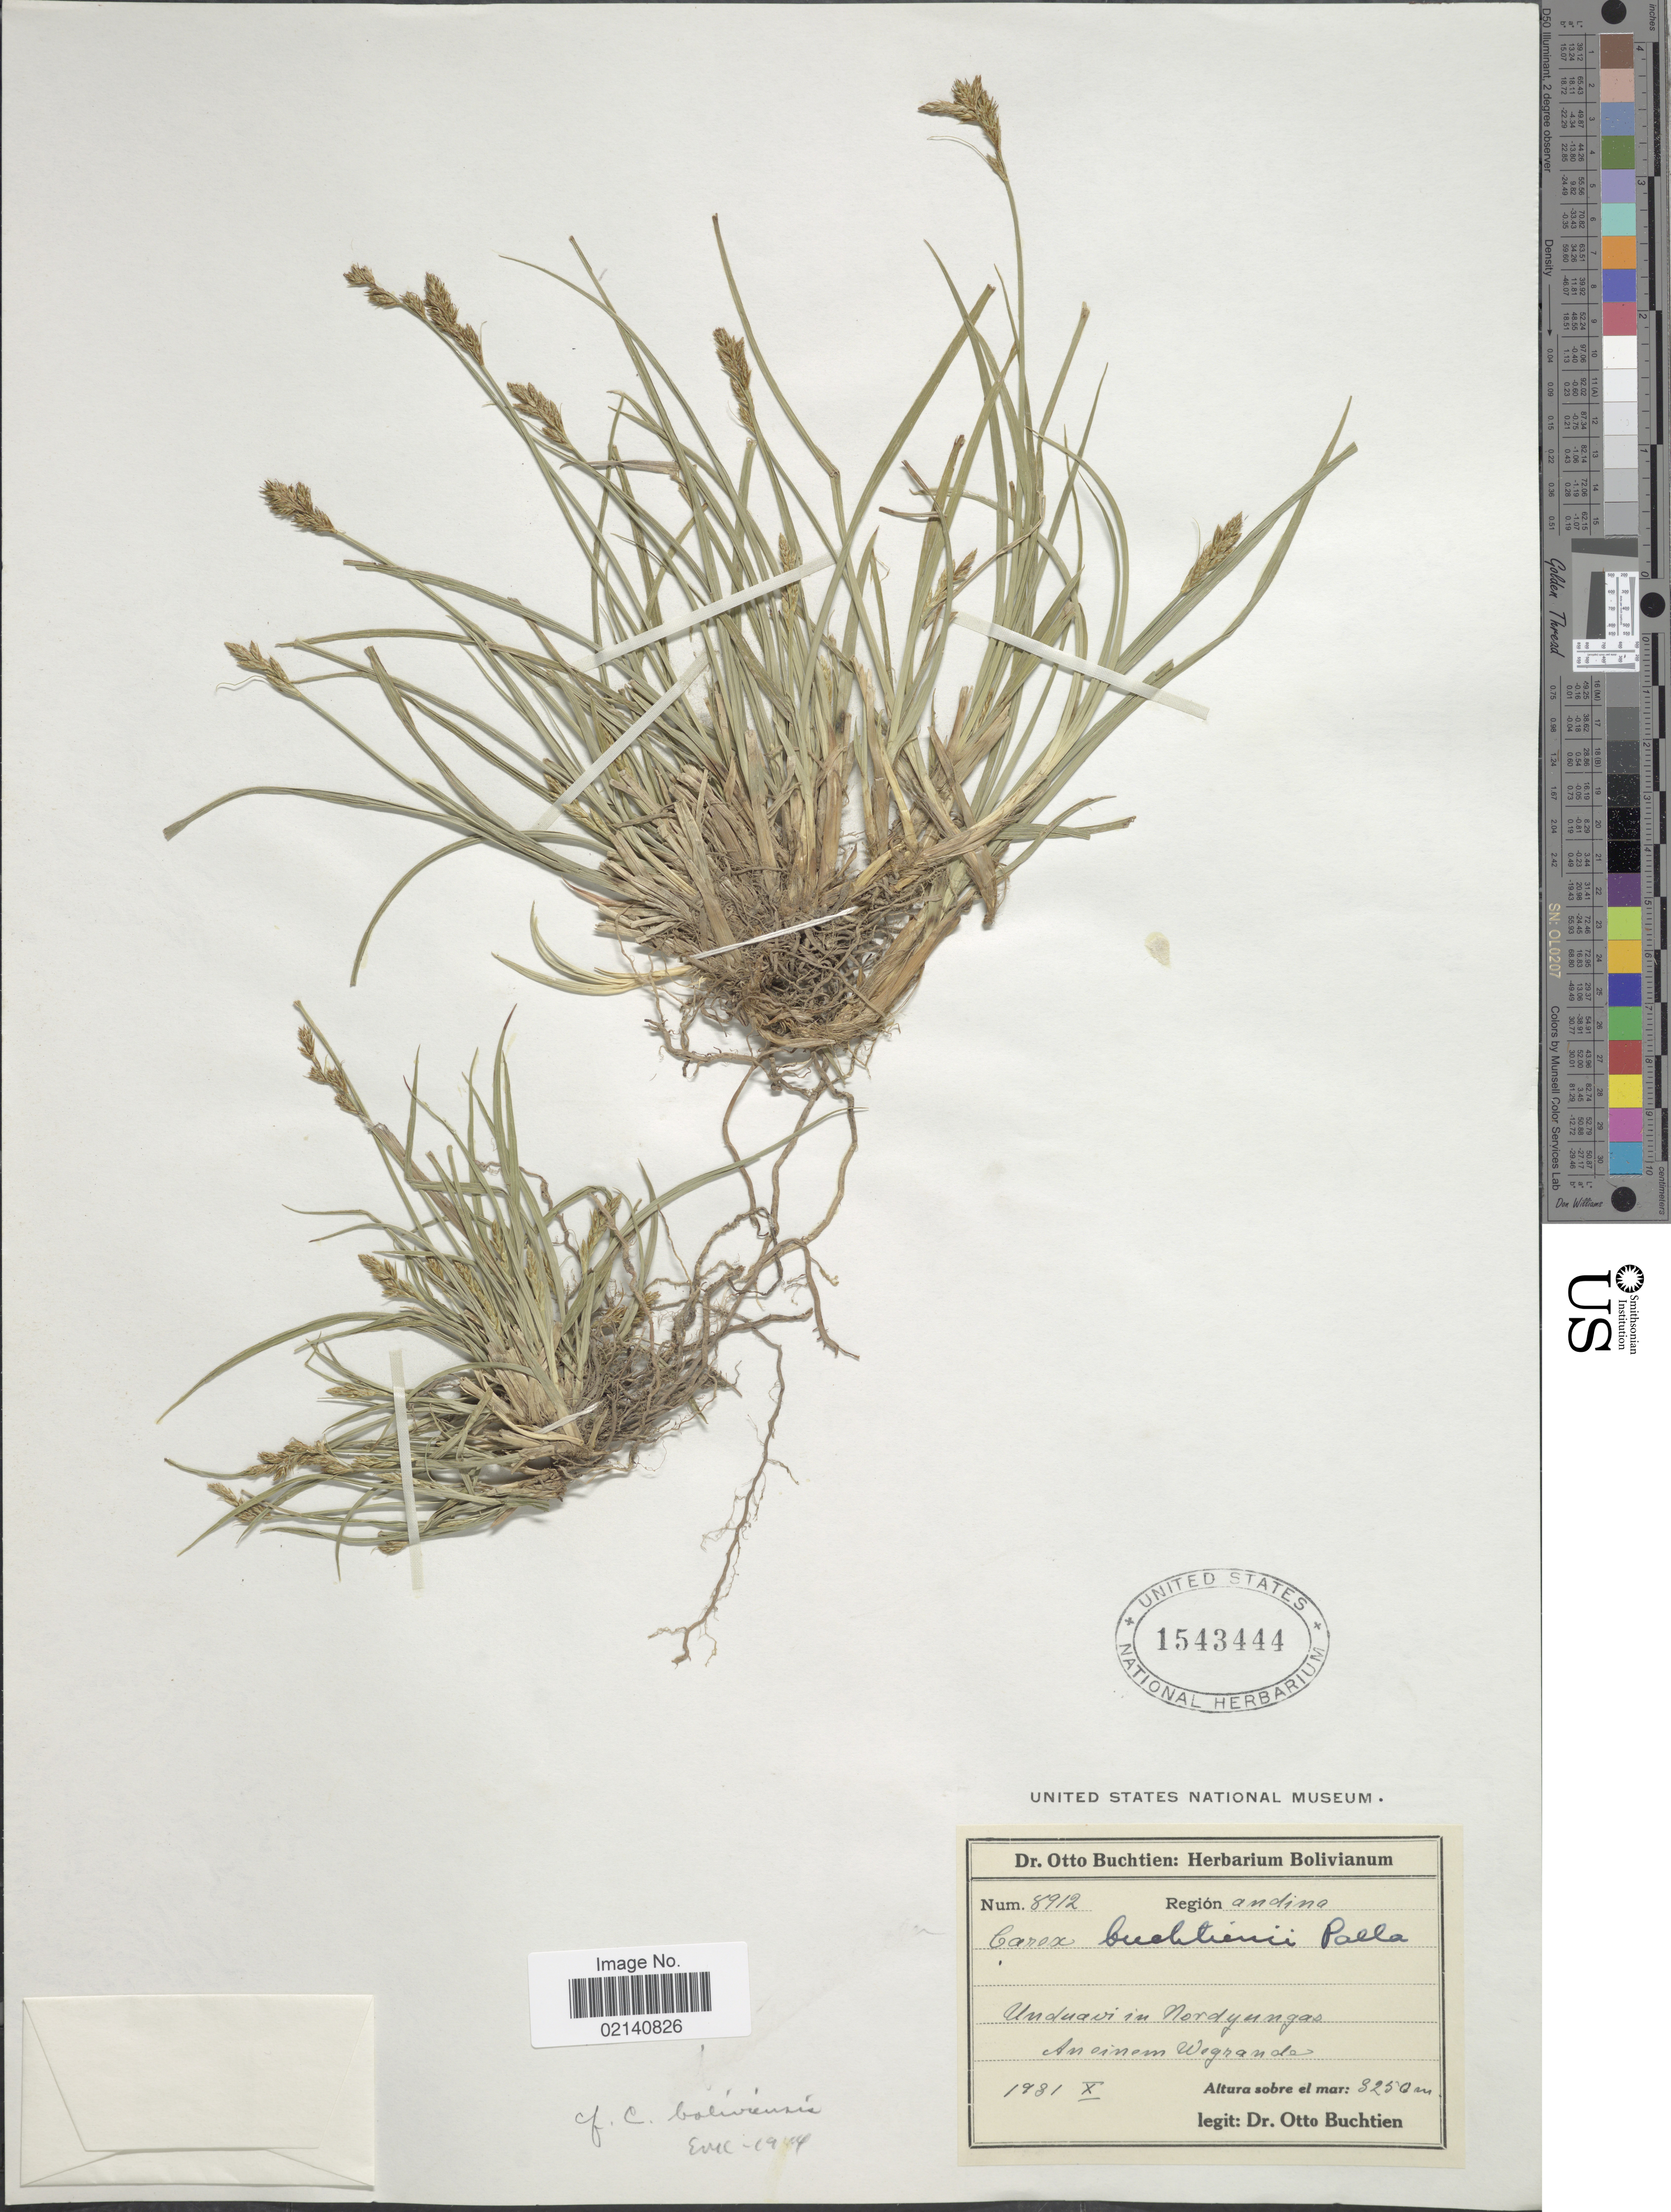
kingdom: Plantae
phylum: Tracheophyta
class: Liliopsida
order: Poales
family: Cyperaceae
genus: Carex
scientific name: Carex bonplandii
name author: Kunth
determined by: Strong, Mark T., (BOT), Smithsonian Institution - National Museum of Natural History (UNITED STATES)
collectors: O. Buchtien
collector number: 8912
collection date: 1981-10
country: Bolivia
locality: Region Andina, Unduavi in Nordyungas, Au einem Wegrande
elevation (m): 991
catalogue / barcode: US 1543444